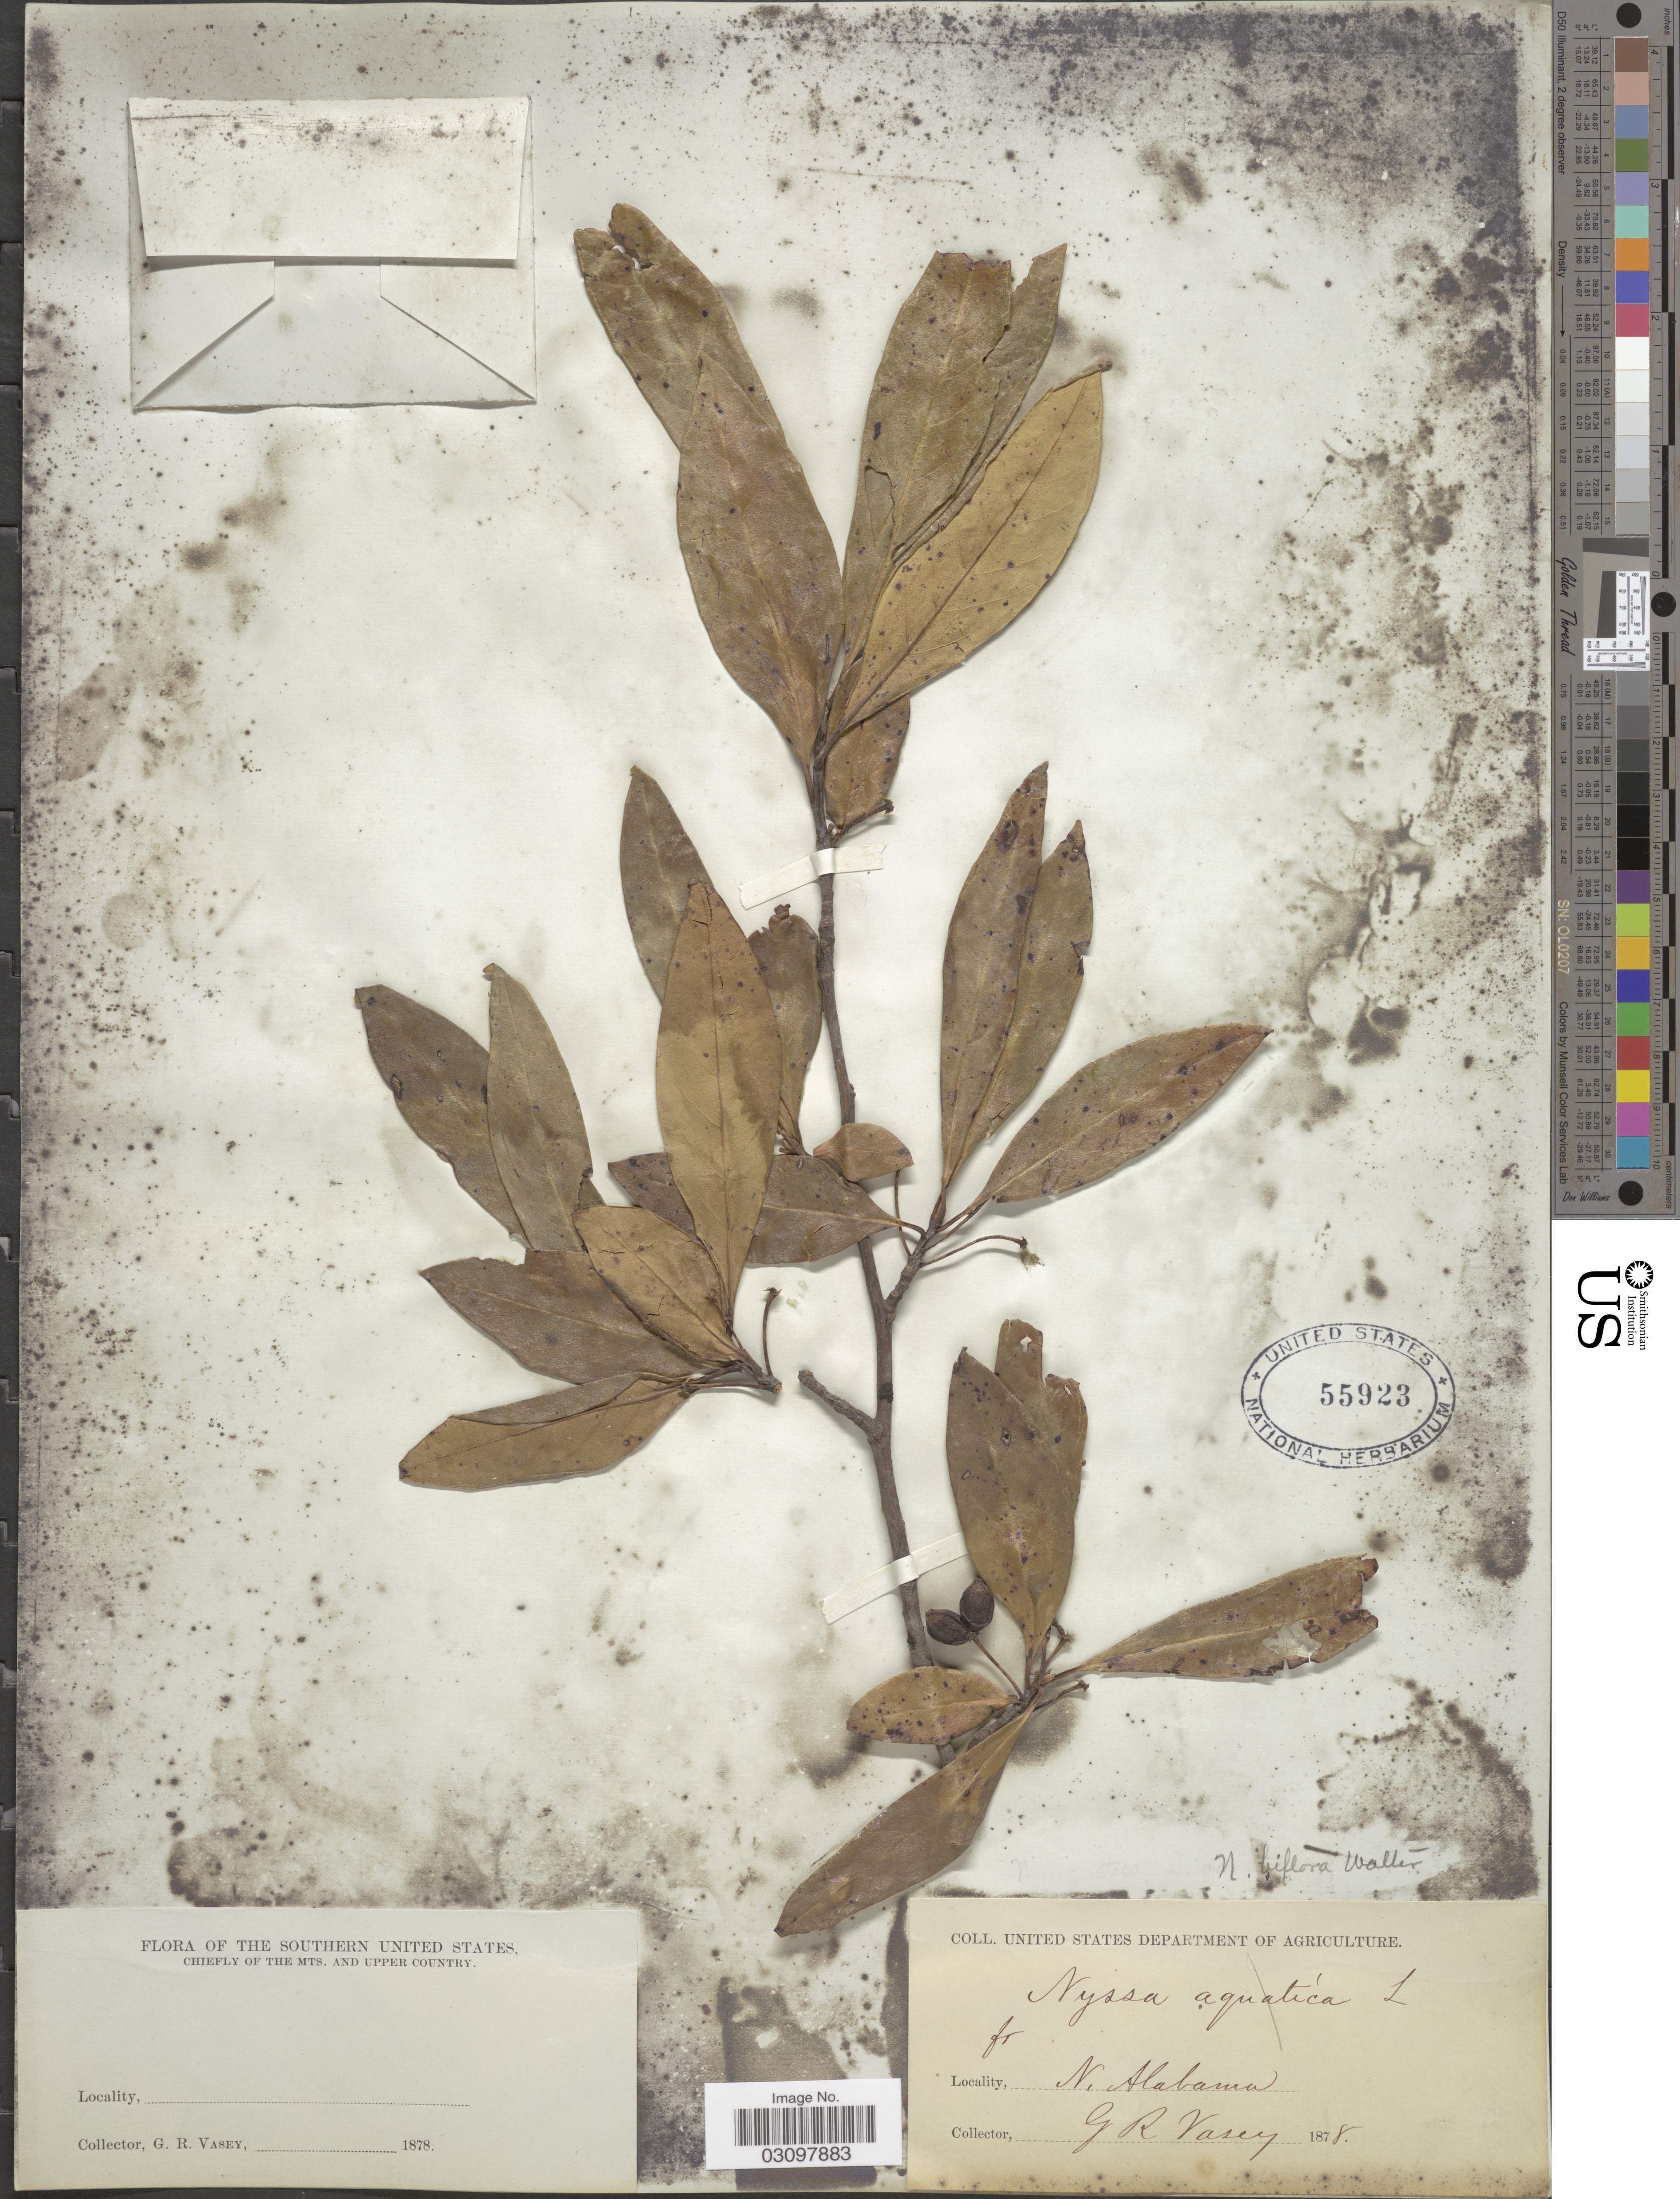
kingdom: Plantae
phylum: Tracheophyta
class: Magnoliopsida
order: Cornales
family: Nyssaceae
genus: Nyssa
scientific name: Nyssa biflora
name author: Walter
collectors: G. R. Vasey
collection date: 1878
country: United States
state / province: Alabama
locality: N. Alabama. The Southern United States. Chiefly of the mts. and upper country.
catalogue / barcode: US 55923